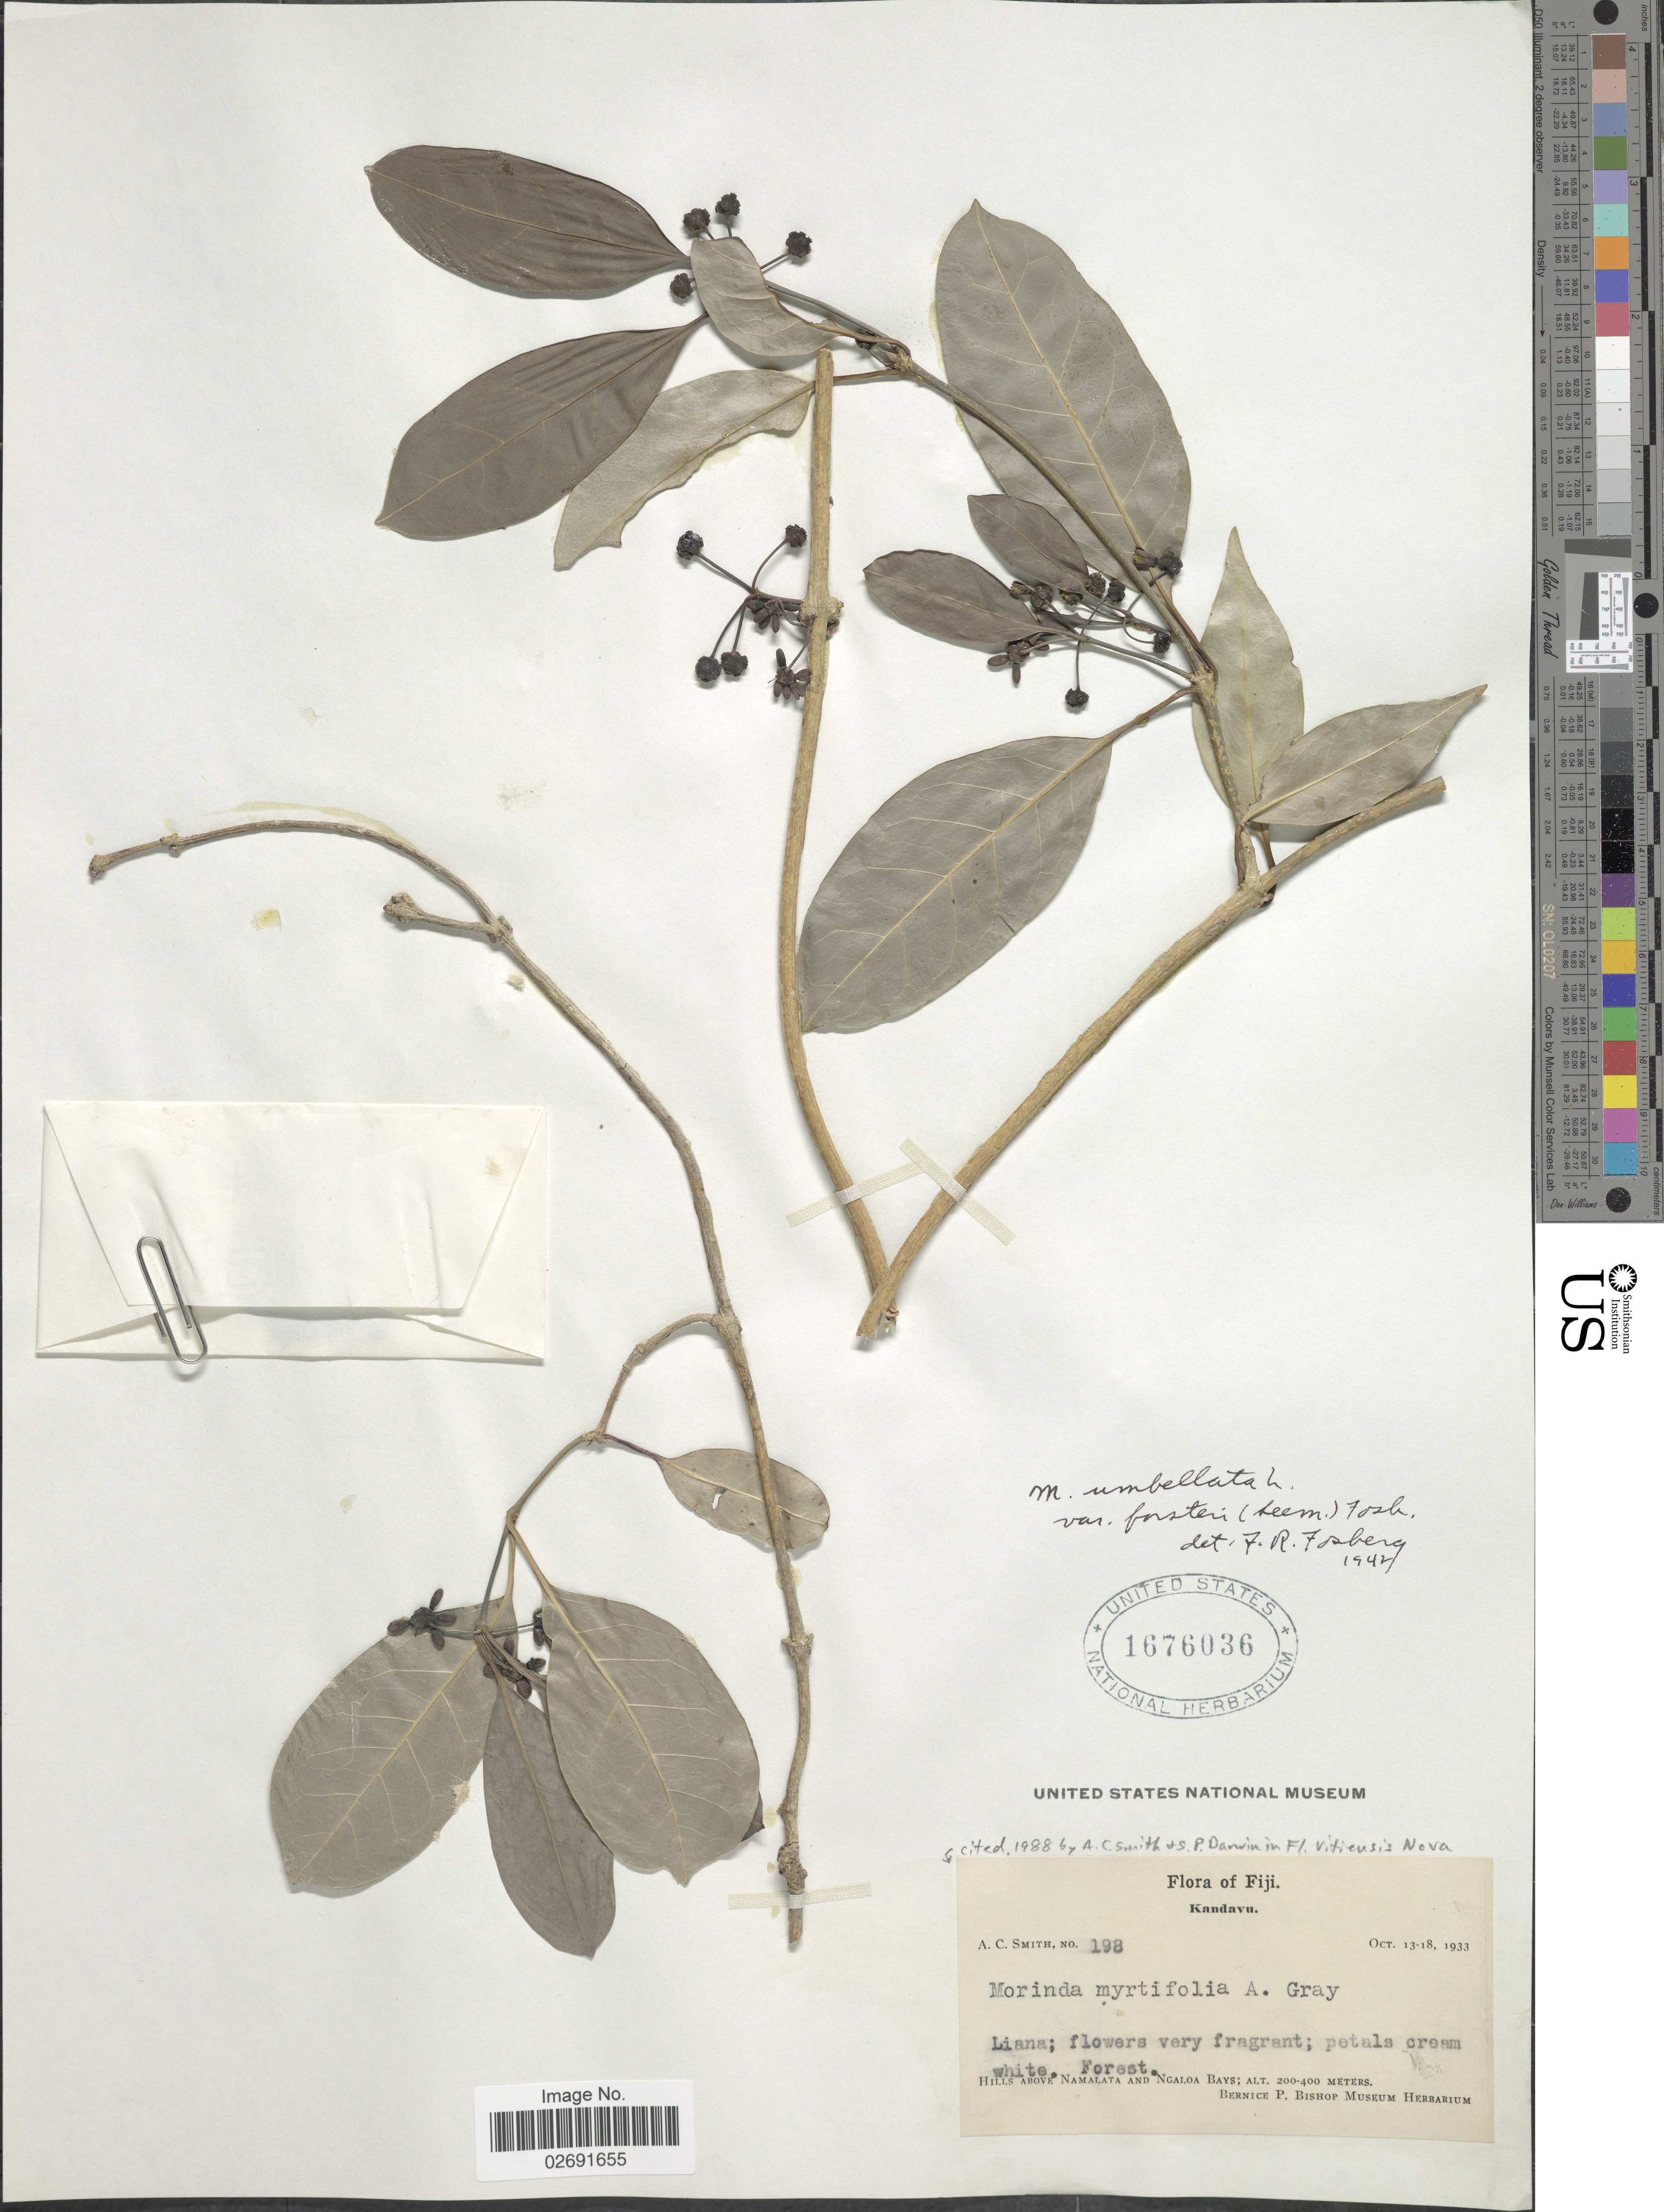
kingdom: Plantae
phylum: Tracheophyta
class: Magnoliopsida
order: Gentianales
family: Rubiaceae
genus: Gynochthodes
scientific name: Gynochthodes myrtifolia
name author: (A. Gray) Razafim. & B. Bremer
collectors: A. C. Smith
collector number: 198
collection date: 1933-10-13/1933-10-18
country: Fiji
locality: Kandavu. Forest. Hills above Namalata and Ngaloa Bays.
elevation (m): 200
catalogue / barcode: US 1676036